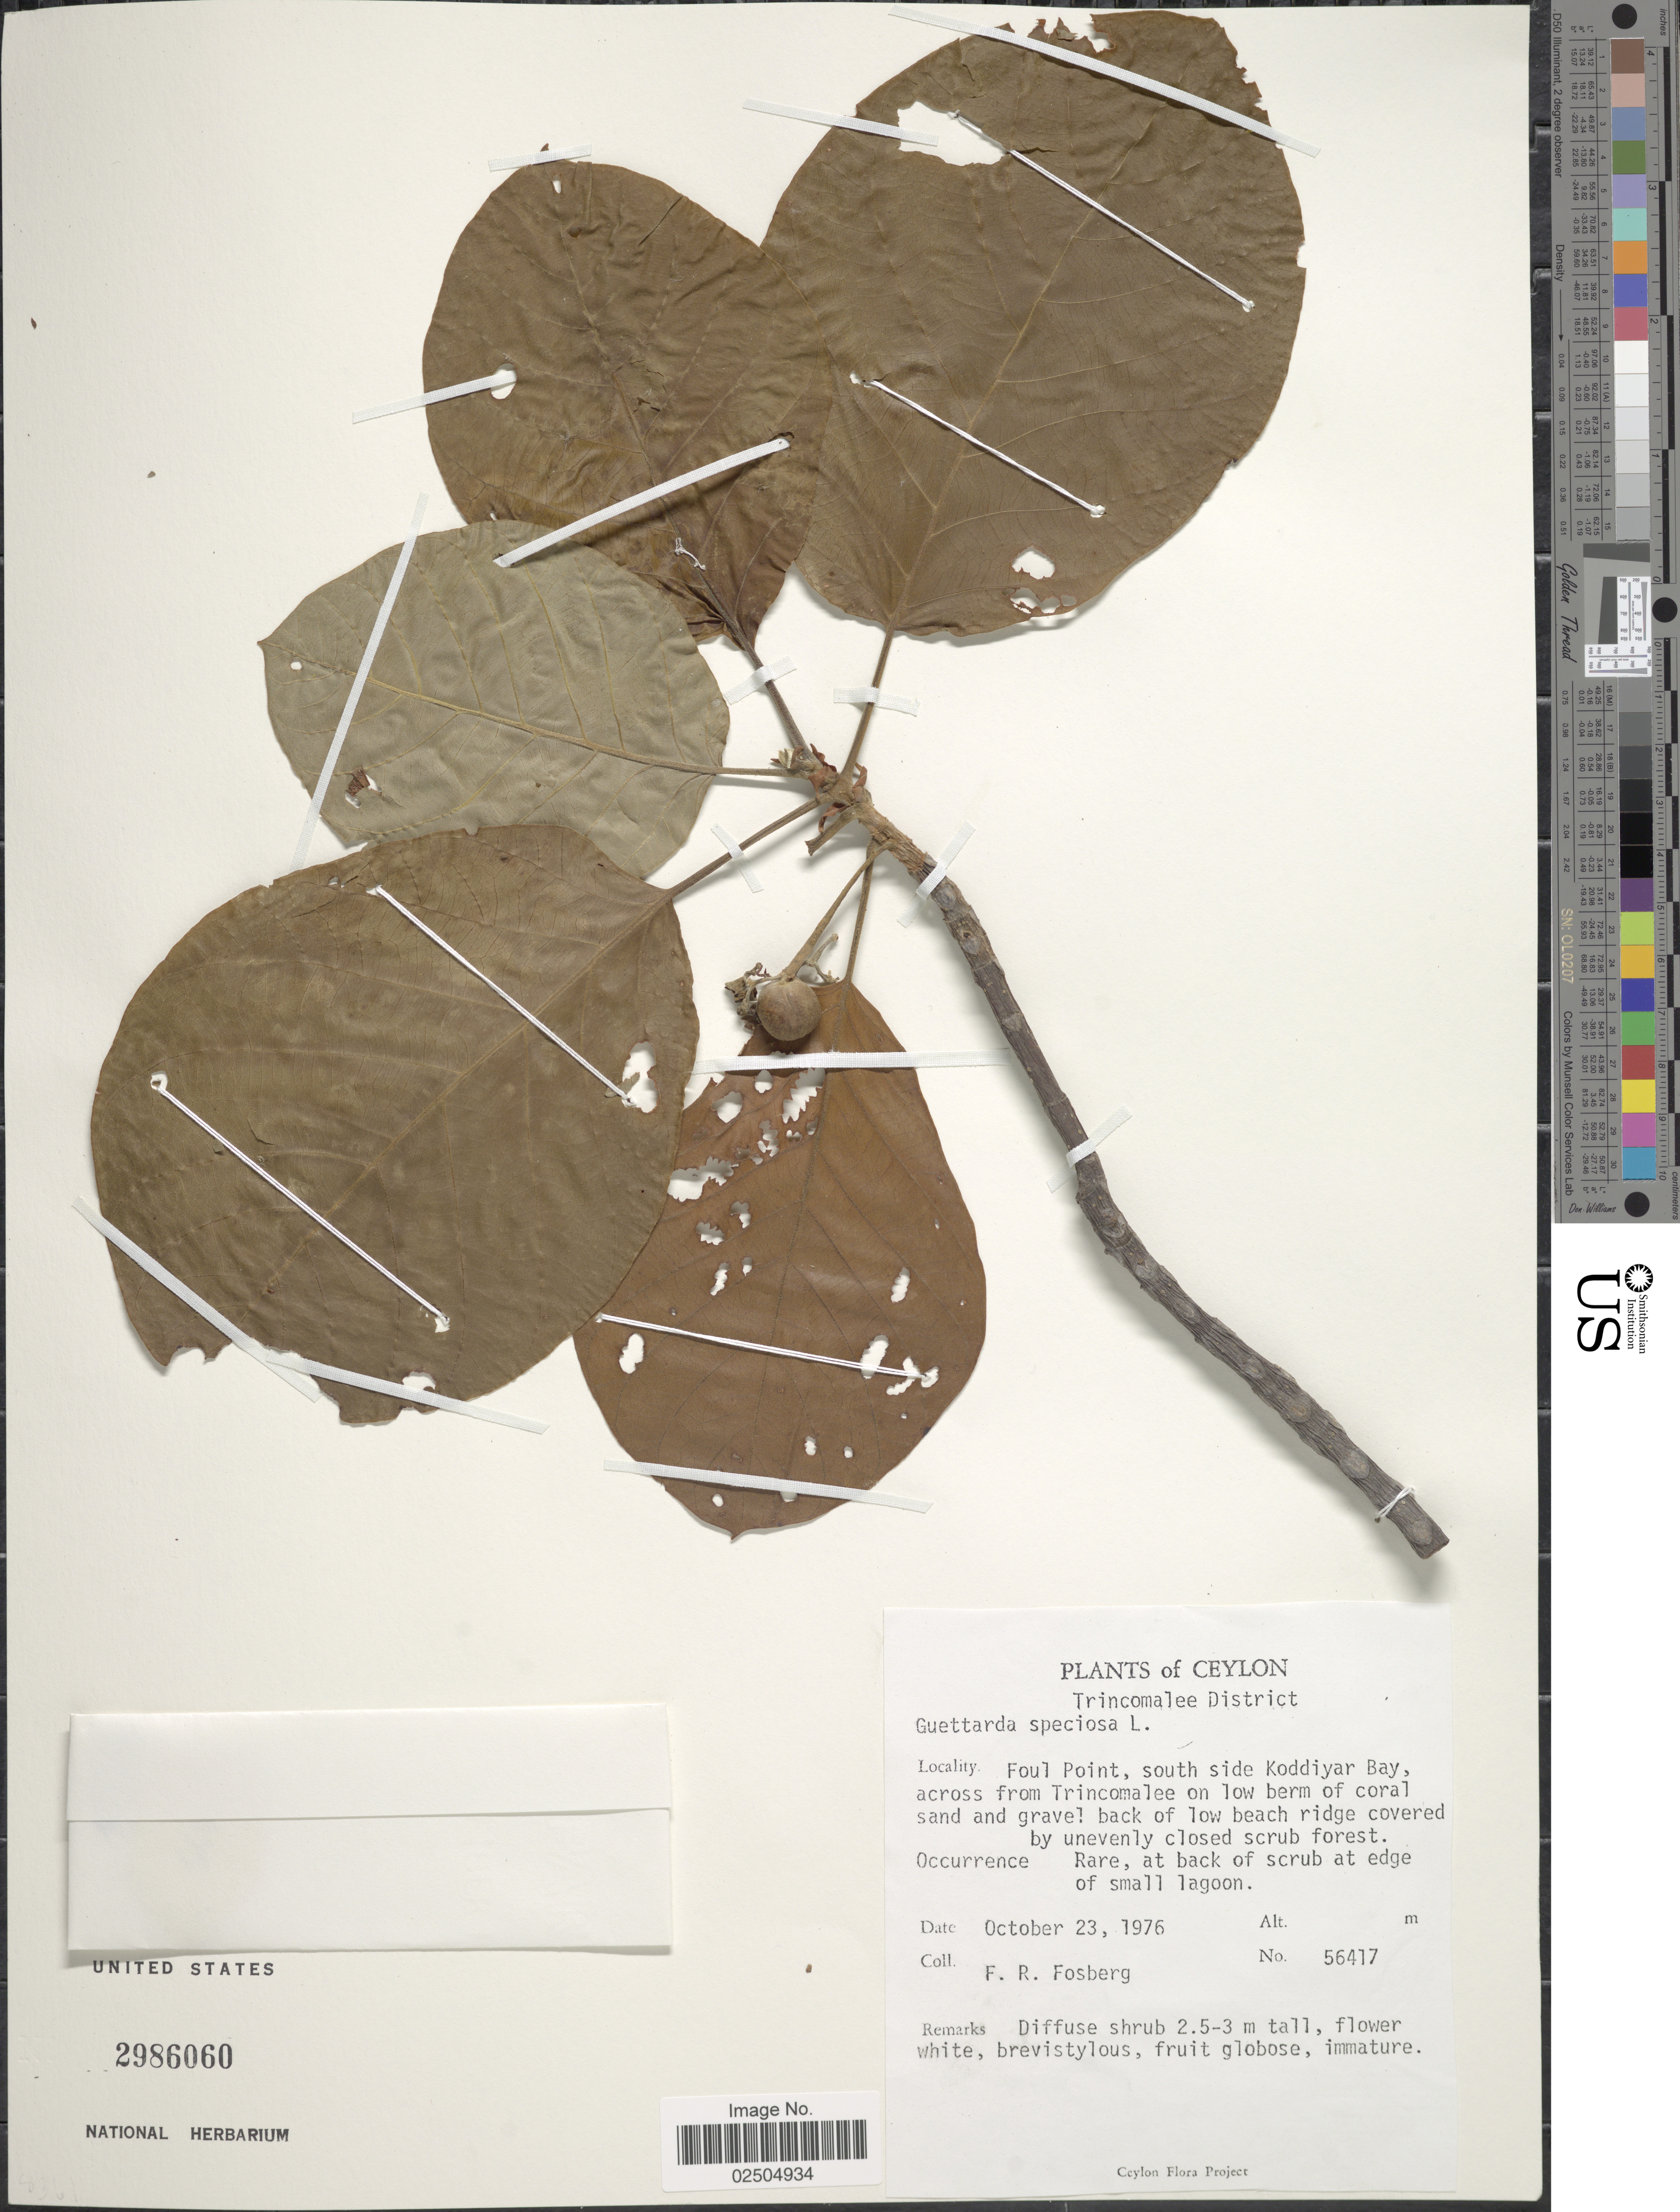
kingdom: Plantae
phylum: Tracheophyta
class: Magnoliopsida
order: Gentianales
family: Rubiaceae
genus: Guettarda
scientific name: Guettarda speciosa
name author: L.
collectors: F. R. Fosberg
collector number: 56417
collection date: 1976-10-23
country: Sri Lanka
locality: Ceylon, Trincomalee District, Foul Point, south side Koddiyar Bay, across from Trincomalee on low berm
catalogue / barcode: US 2986060